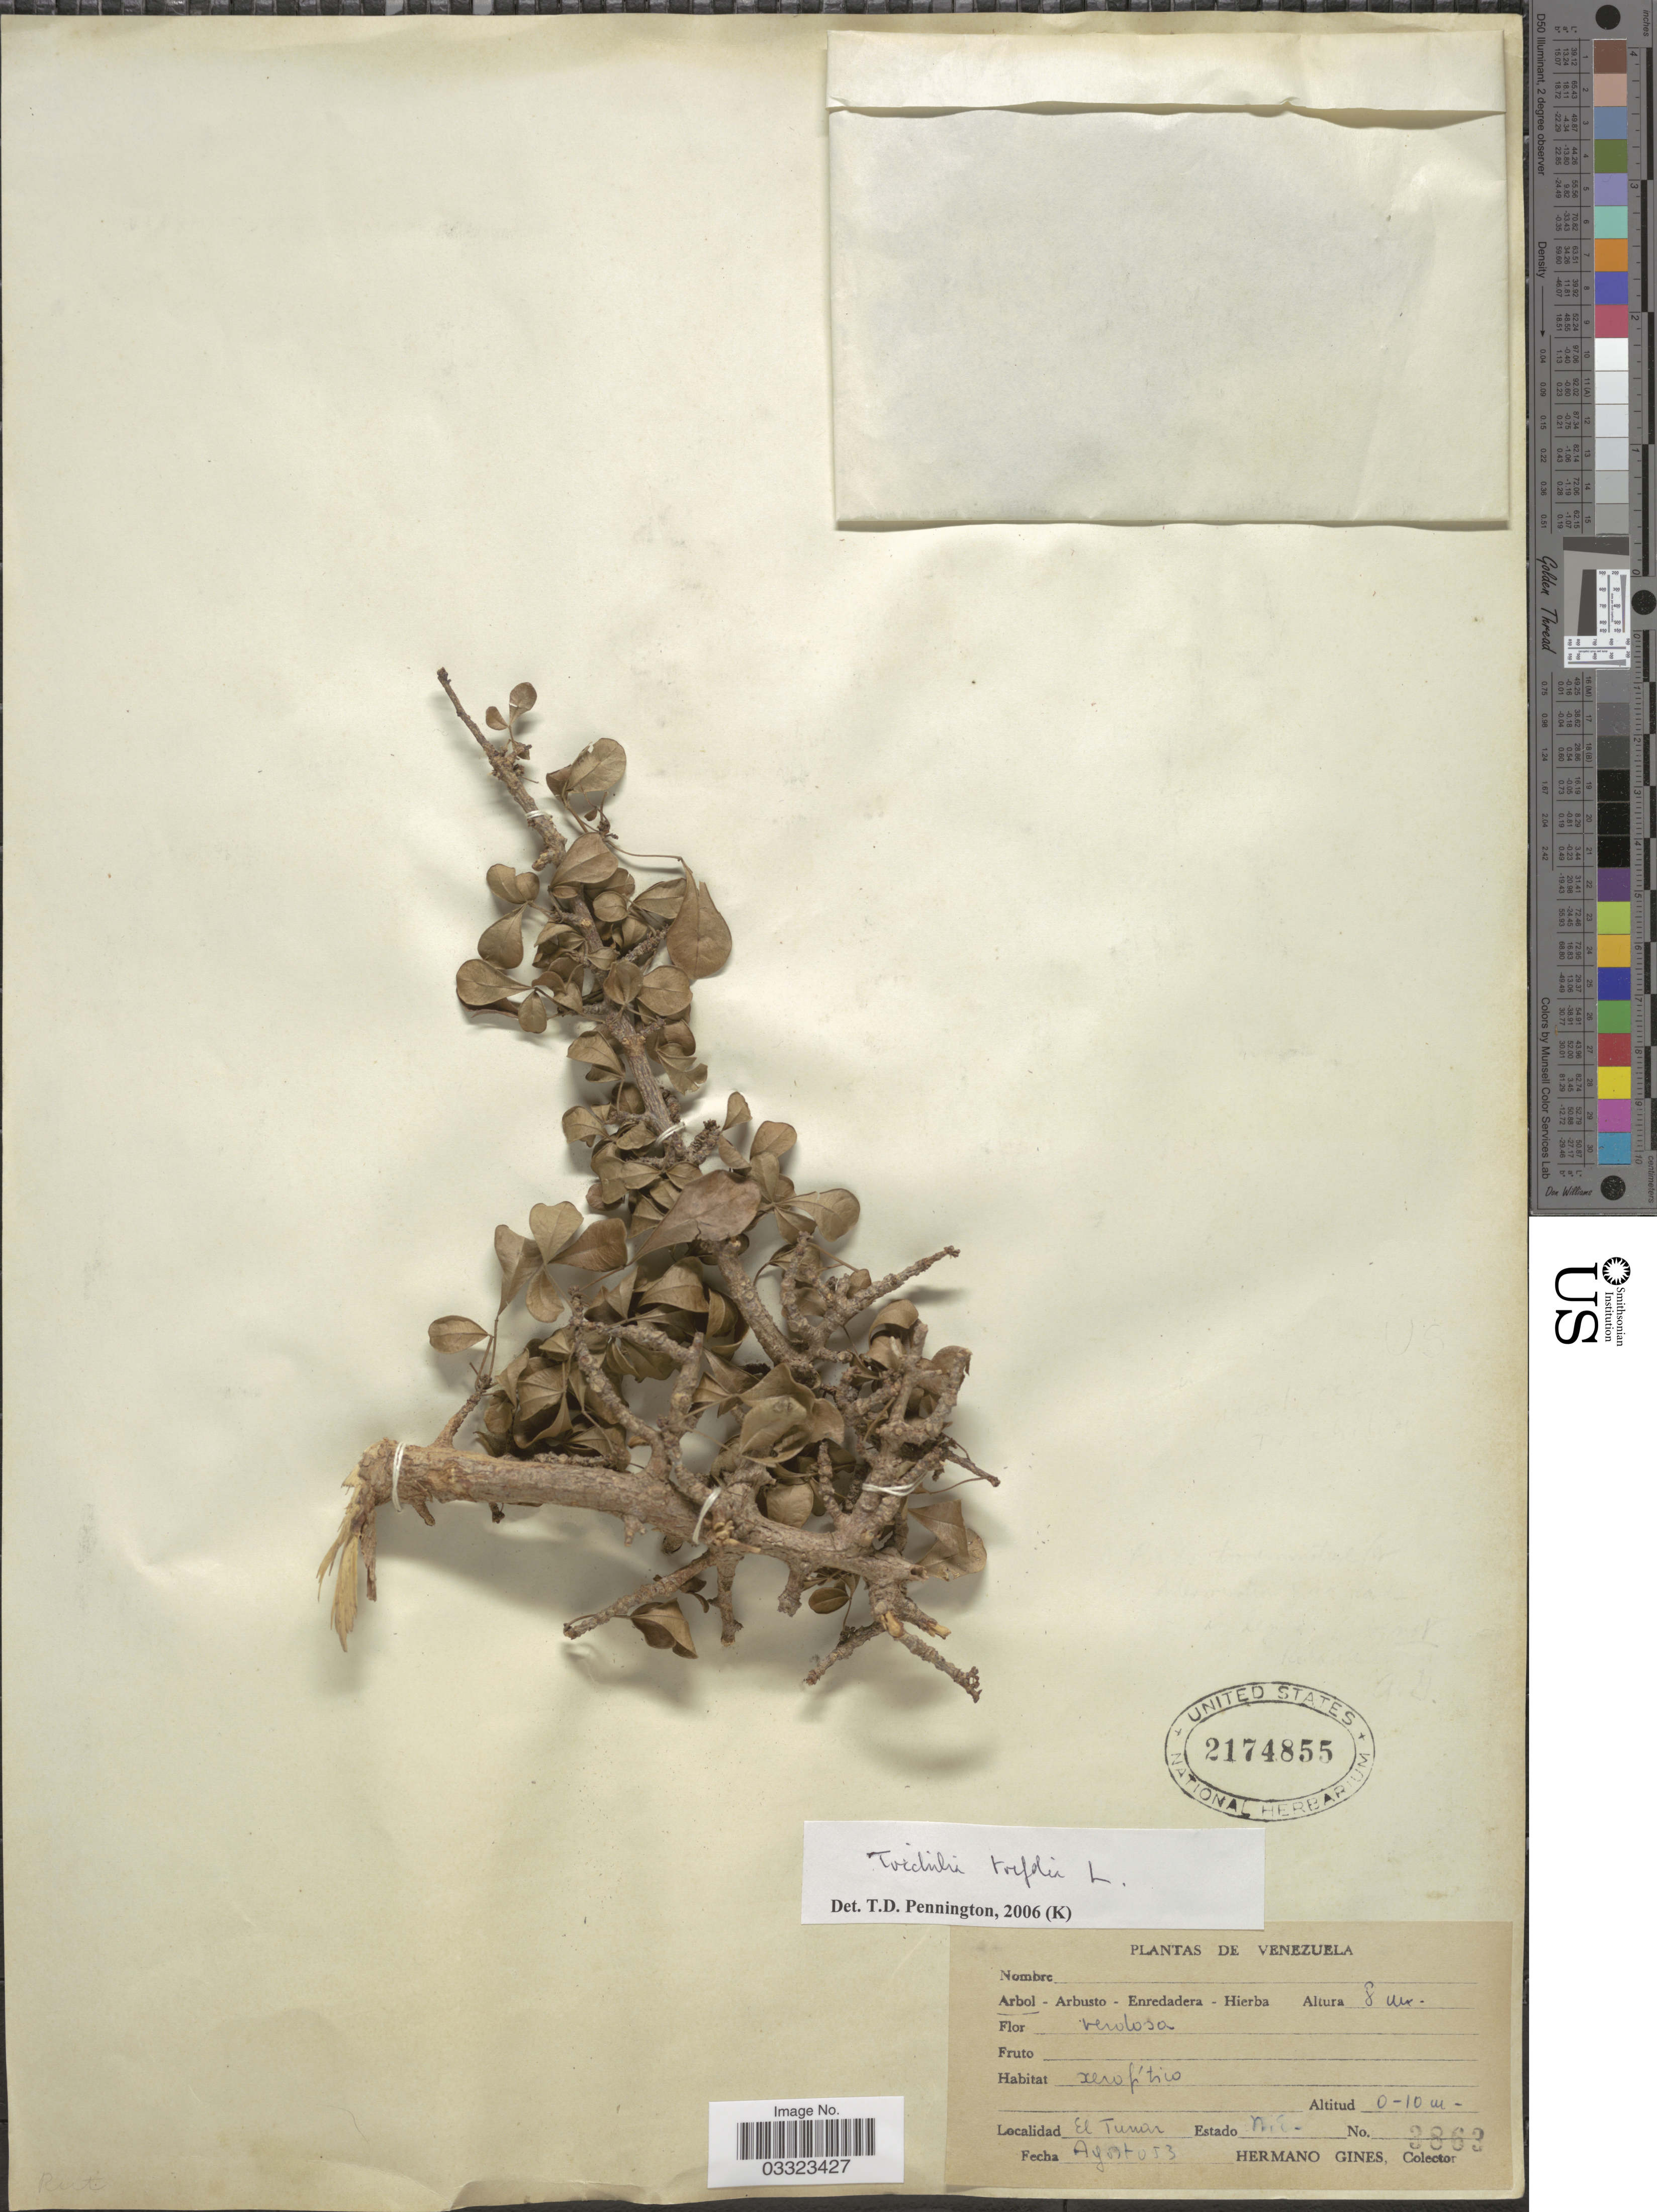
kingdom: Plantae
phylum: Tracheophyta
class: Magnoliopsida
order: Sapindales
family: Meliaceae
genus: Trichilia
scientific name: Trichilia trifolia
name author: L.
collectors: Bro. Gines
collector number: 3863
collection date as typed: Transcribed d/m/y: /8/53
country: Venezuela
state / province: Nueva Esparta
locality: El Tunar, N.E. [Nueva Esparta]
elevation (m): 0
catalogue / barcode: US 2174855